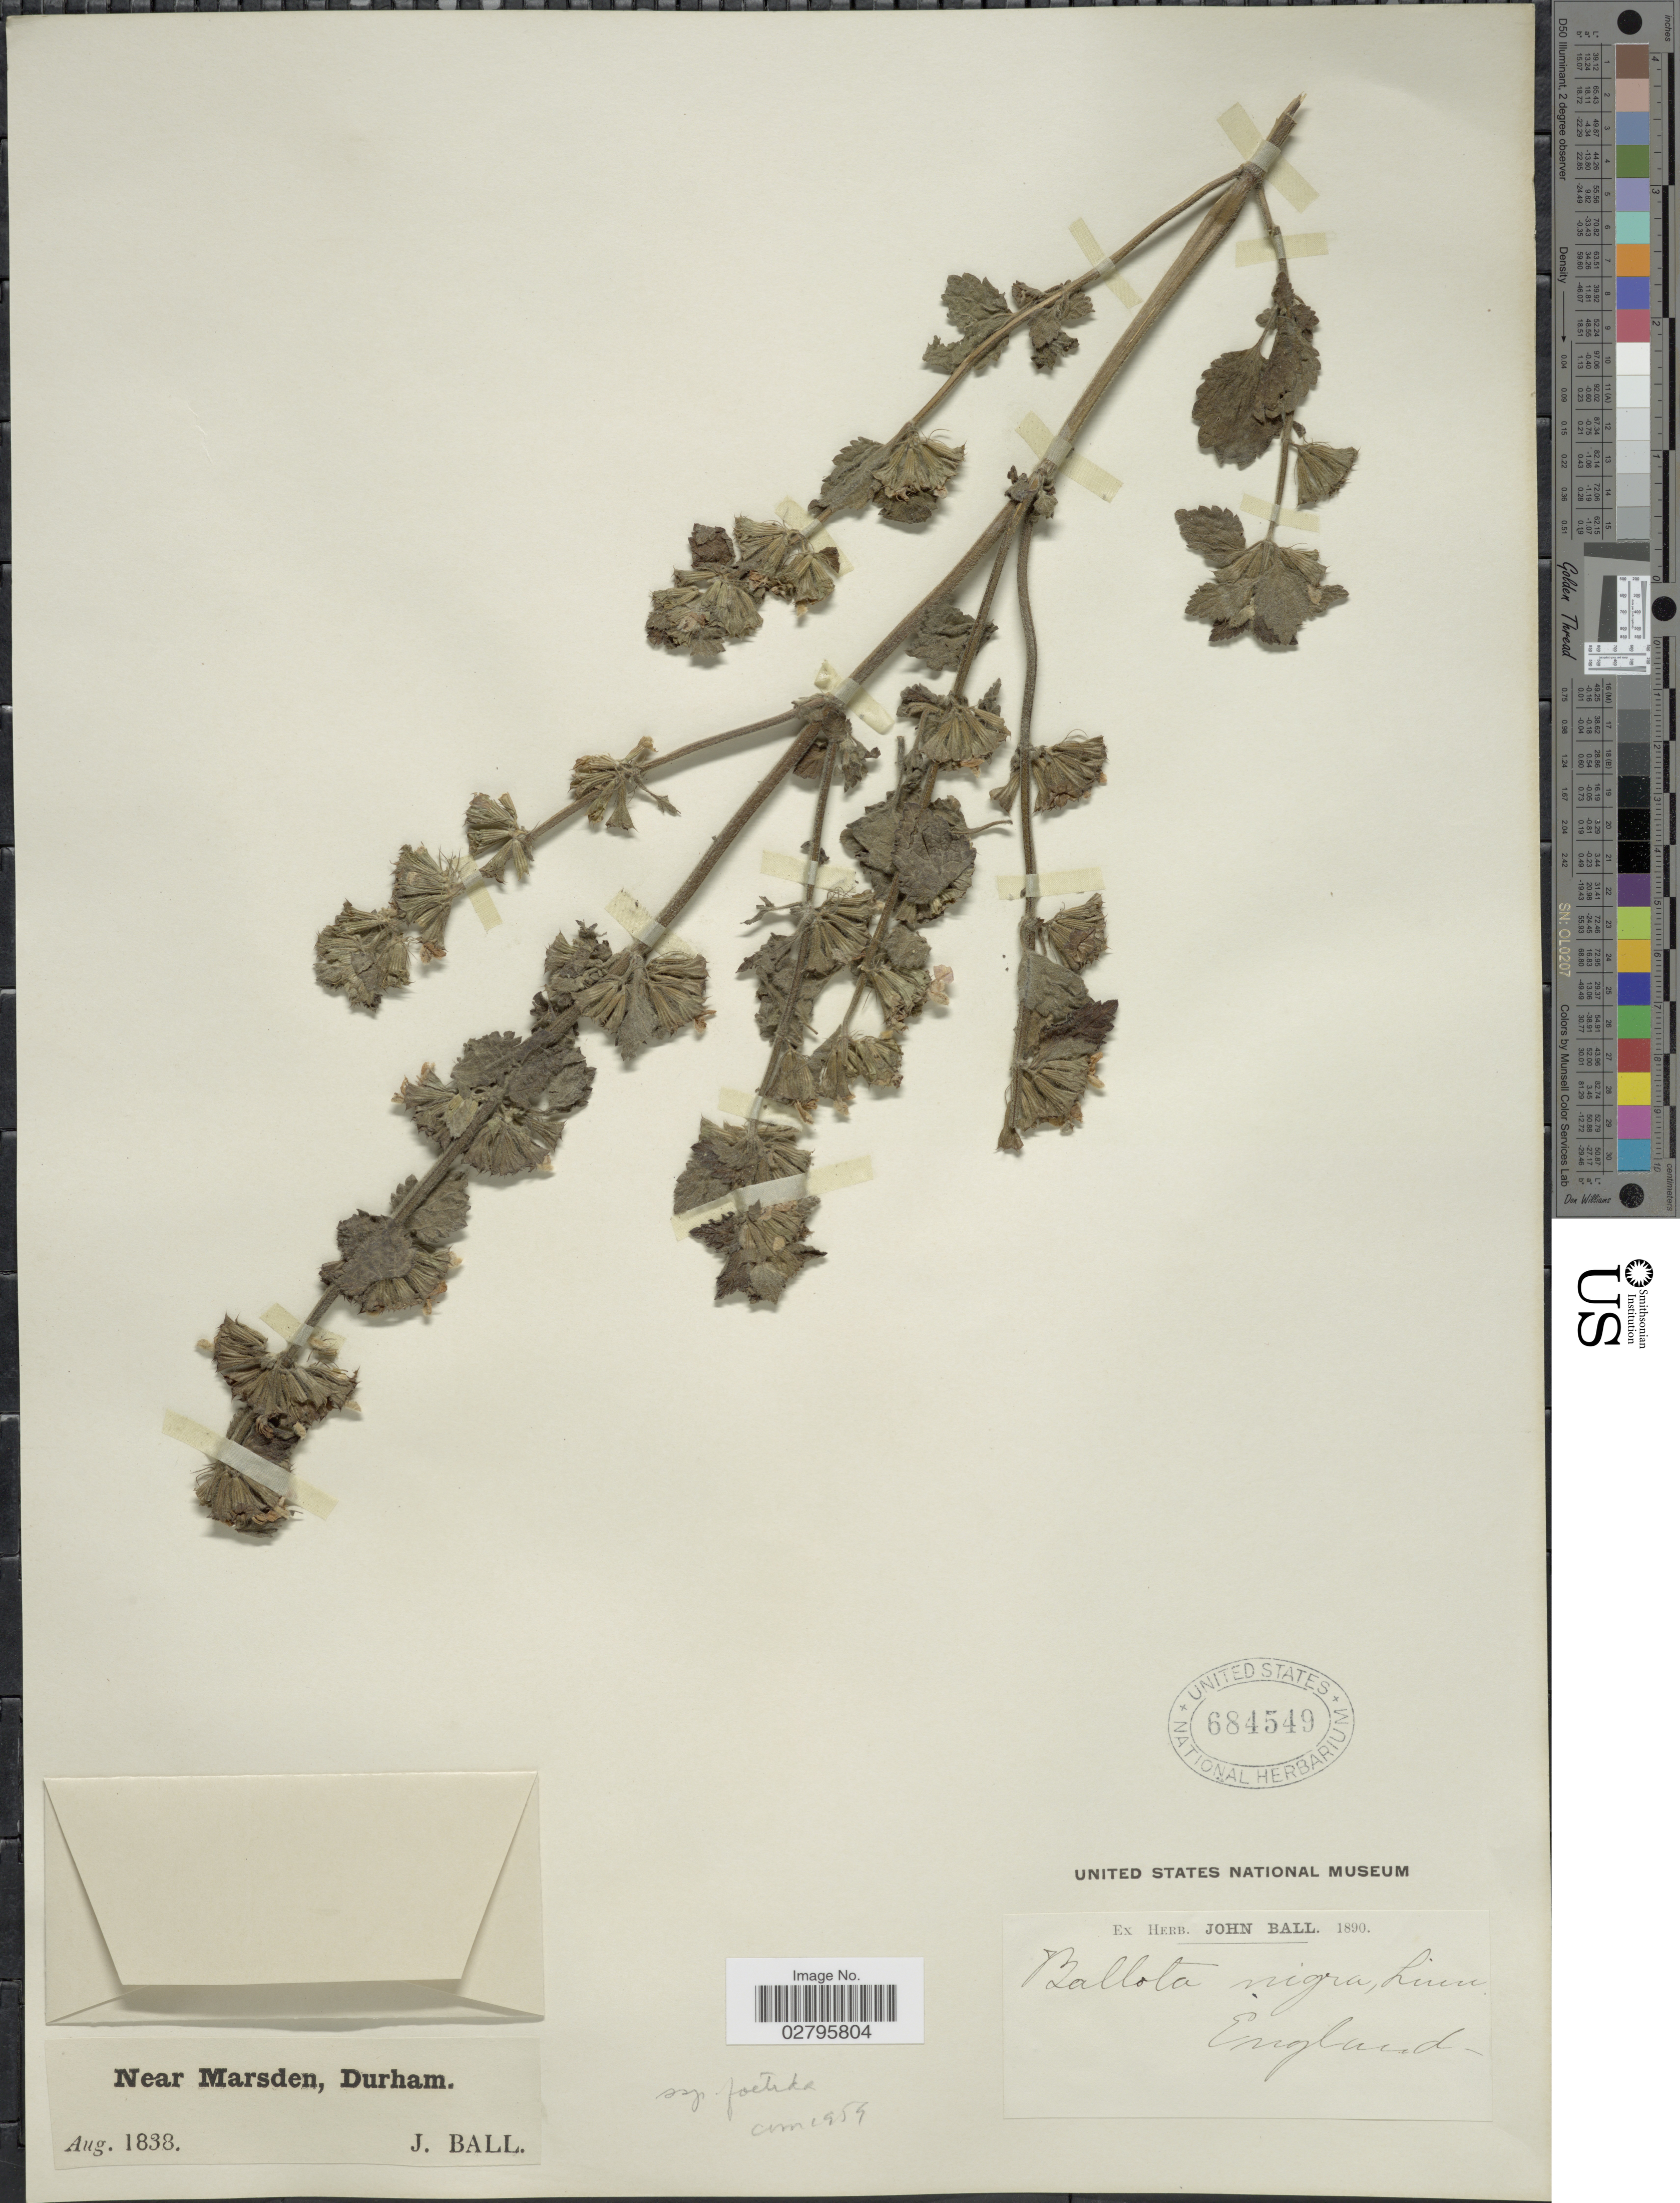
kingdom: Plantae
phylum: Tracheophyta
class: Magnoliopsida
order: Lamiales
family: Lamiaceae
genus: Ballota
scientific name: Ballota nigra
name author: L.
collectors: J. Ball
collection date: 1838-08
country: United Kingdom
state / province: England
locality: Near Marsden, Durham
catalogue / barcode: US 684549